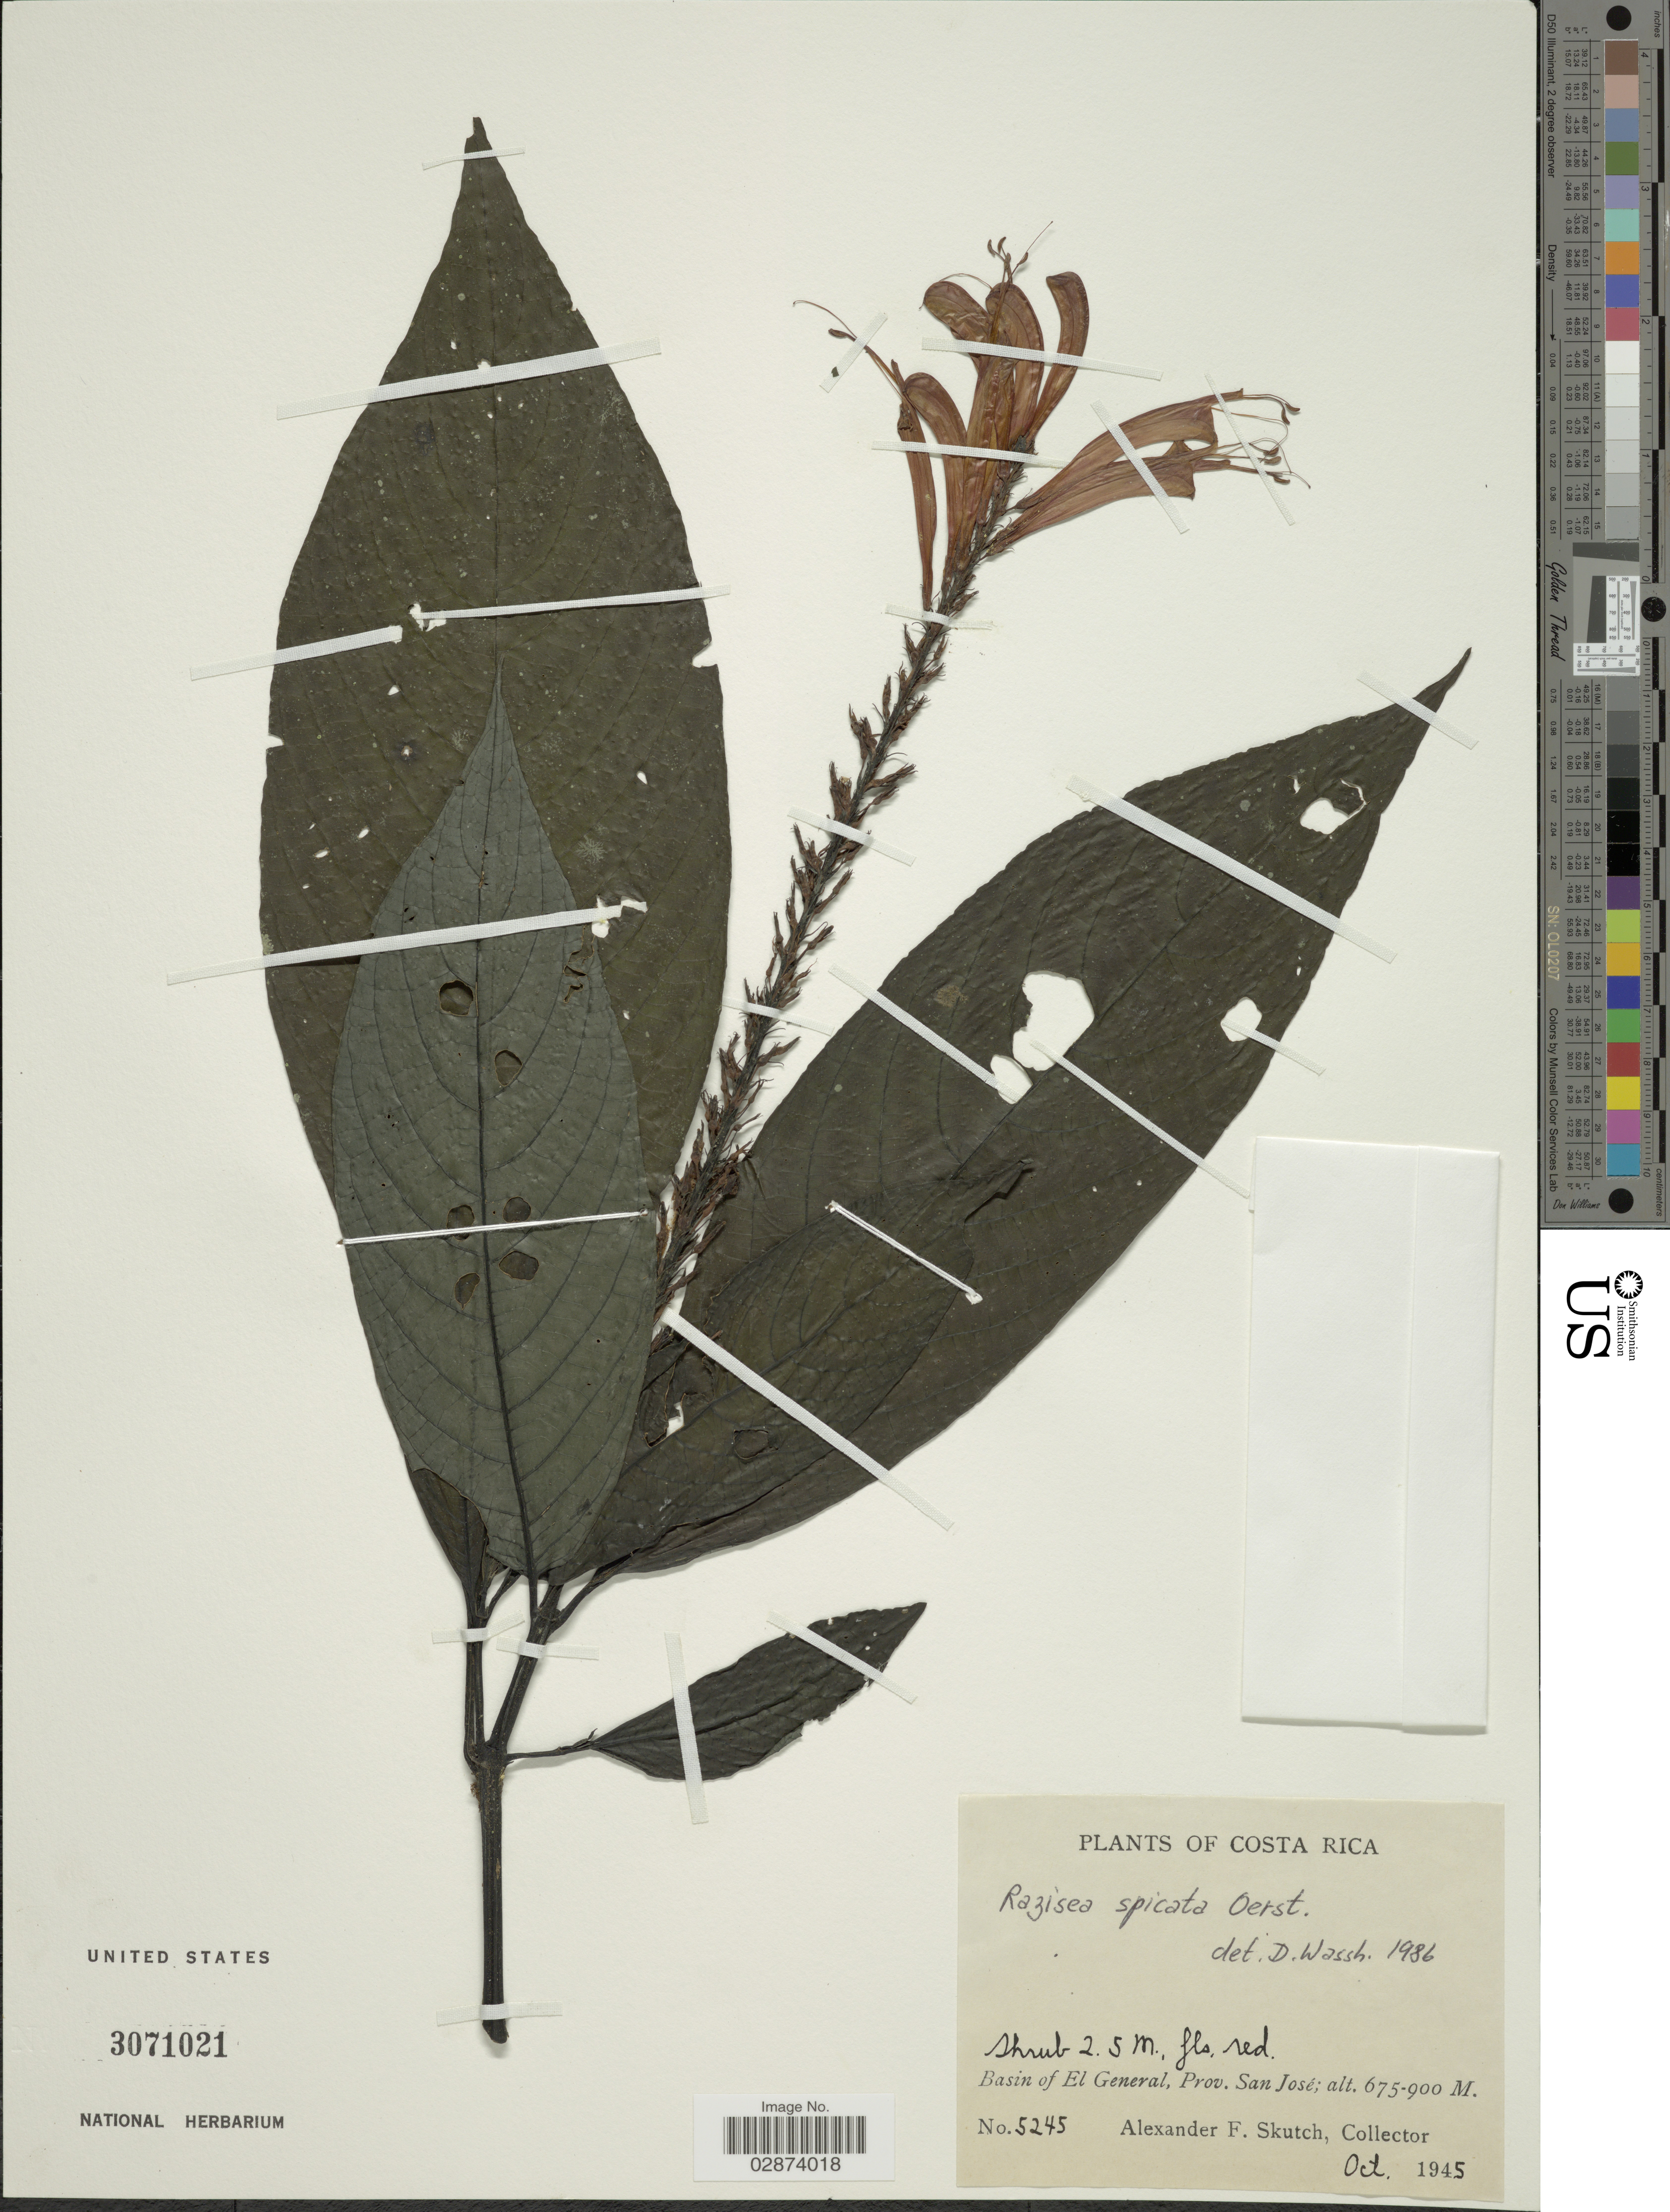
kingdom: Plantae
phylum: Tracheophyta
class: Magnoliopsida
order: Lamiales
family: Acanthaceae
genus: Razisea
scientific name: Razisea spicata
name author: Oerst.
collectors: A. F. Skutch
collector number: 5245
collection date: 1945-10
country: Costa Rica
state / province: San José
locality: Basin of El General, Prov. San José.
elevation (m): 675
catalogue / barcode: US 3071021